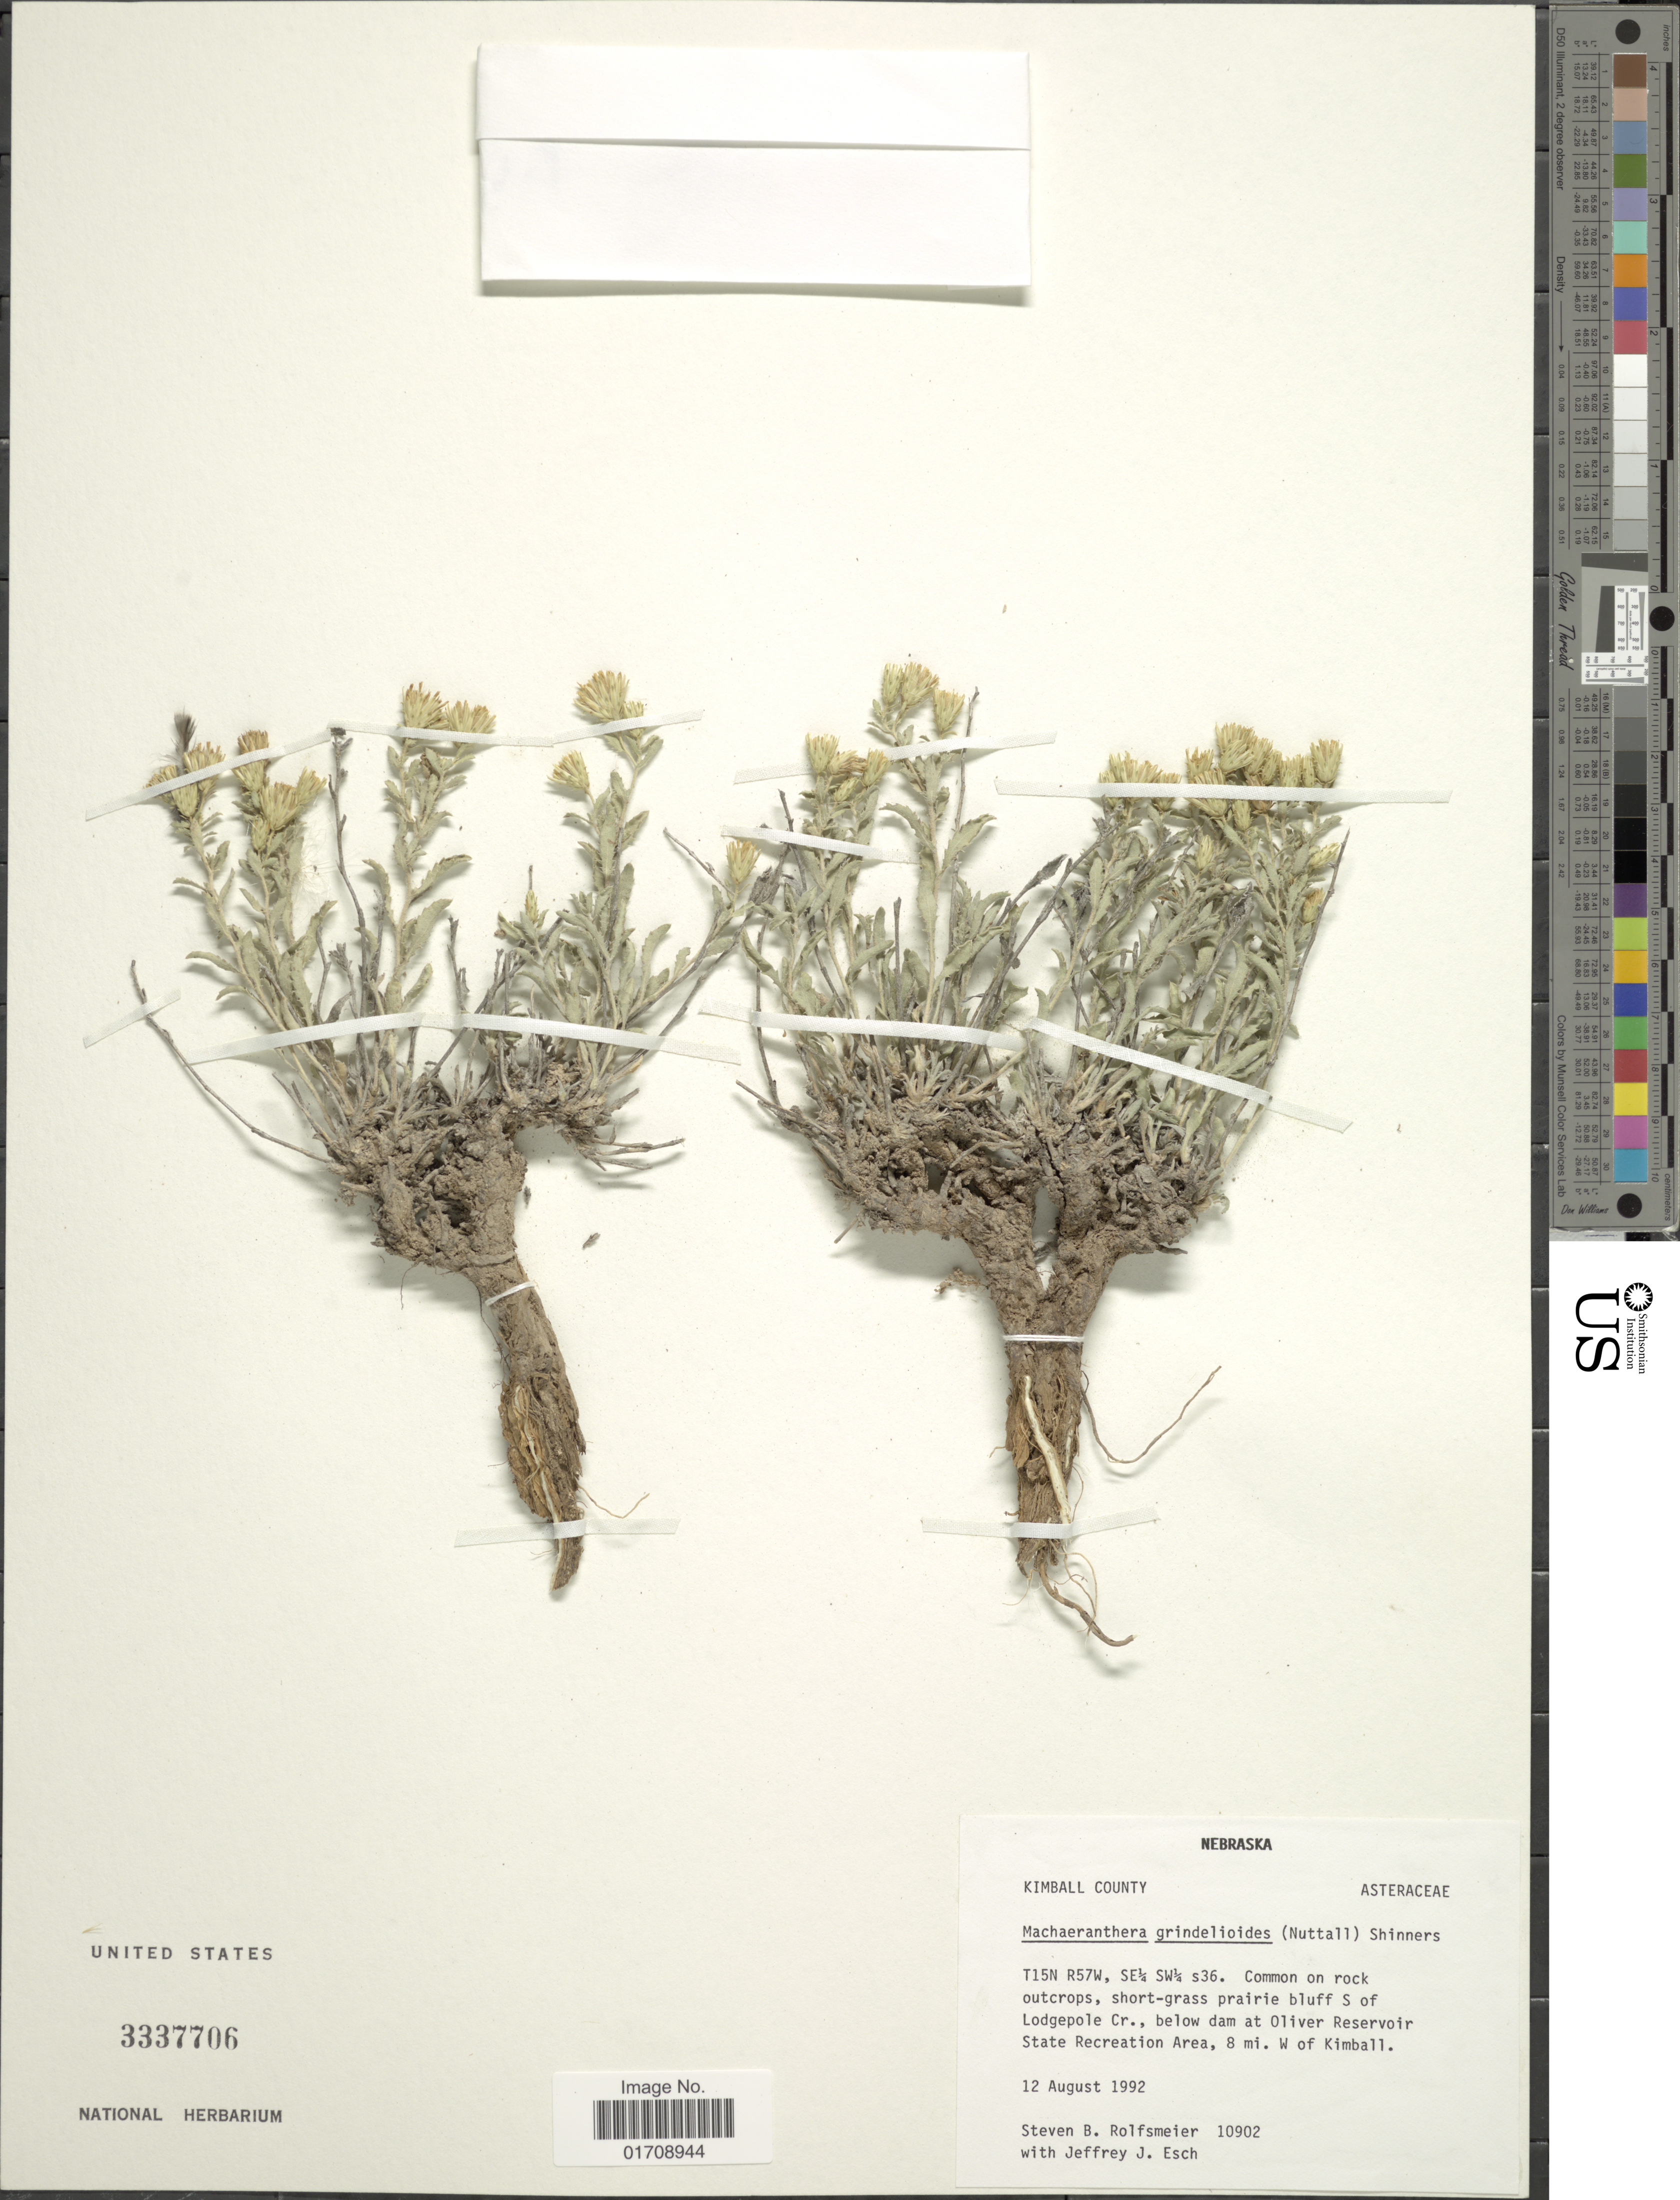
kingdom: Plantae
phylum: Tracheophyta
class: Magnoliopsida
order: Asterales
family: Asteraceae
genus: Machaeranthera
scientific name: Machaeranthera grindelioides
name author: (Nutt.) Shinners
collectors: S. Rolfsmeier & J. Esch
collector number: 10902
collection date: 1992-08-12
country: United States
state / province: Nebraska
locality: Kimball County, T15N, R57W, SE1/4, SW1/4 s 36, S of Lodgepole Cr., below dam at Oliver Reservoir State Recreation Area, 8 mi. W of Kimball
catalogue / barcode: US 3337706